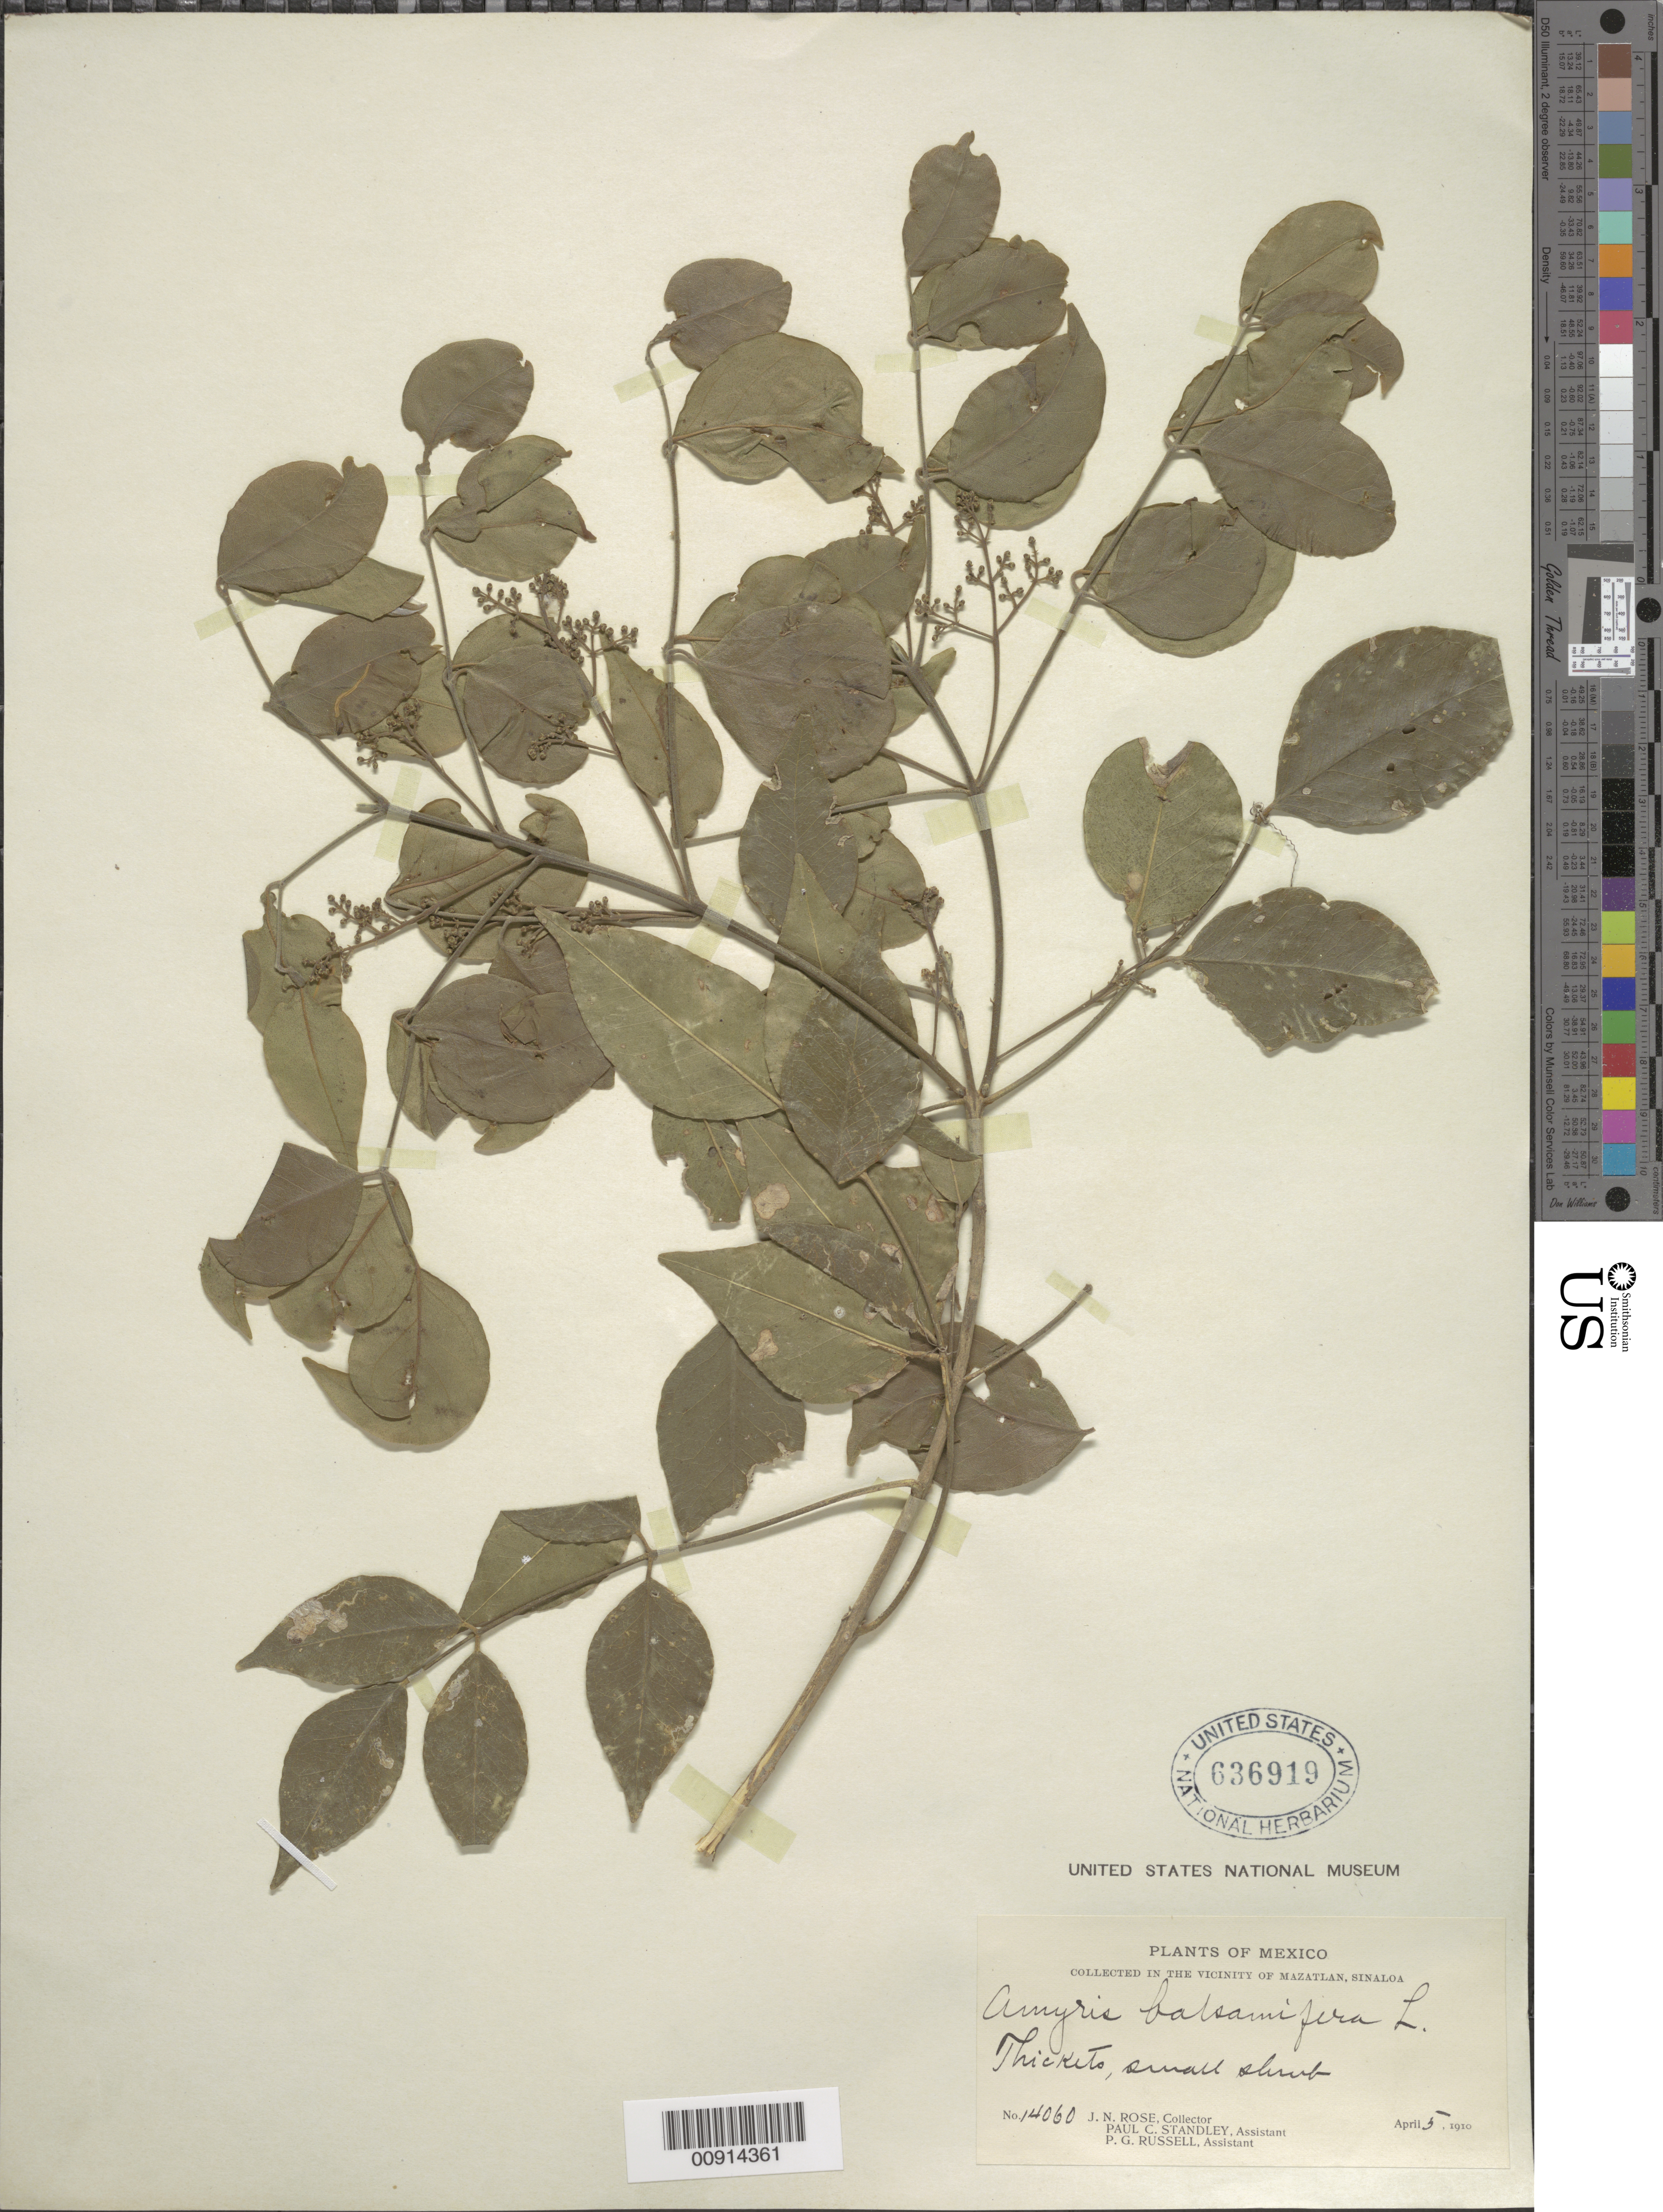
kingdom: Plantae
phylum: Tracheophyta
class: Magnoliopsida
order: Sapindales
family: Rutaceae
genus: Amyris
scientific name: Amyris balsamifera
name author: L.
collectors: J. N. Rose, P. C. Standley & P. G. Russell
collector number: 14060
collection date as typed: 05 Apr 1910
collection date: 1910-04-05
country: Mexico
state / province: Sinaloa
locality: In the vicinity of Mazatlán, Sinaloa.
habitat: Thickets.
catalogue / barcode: US 636919